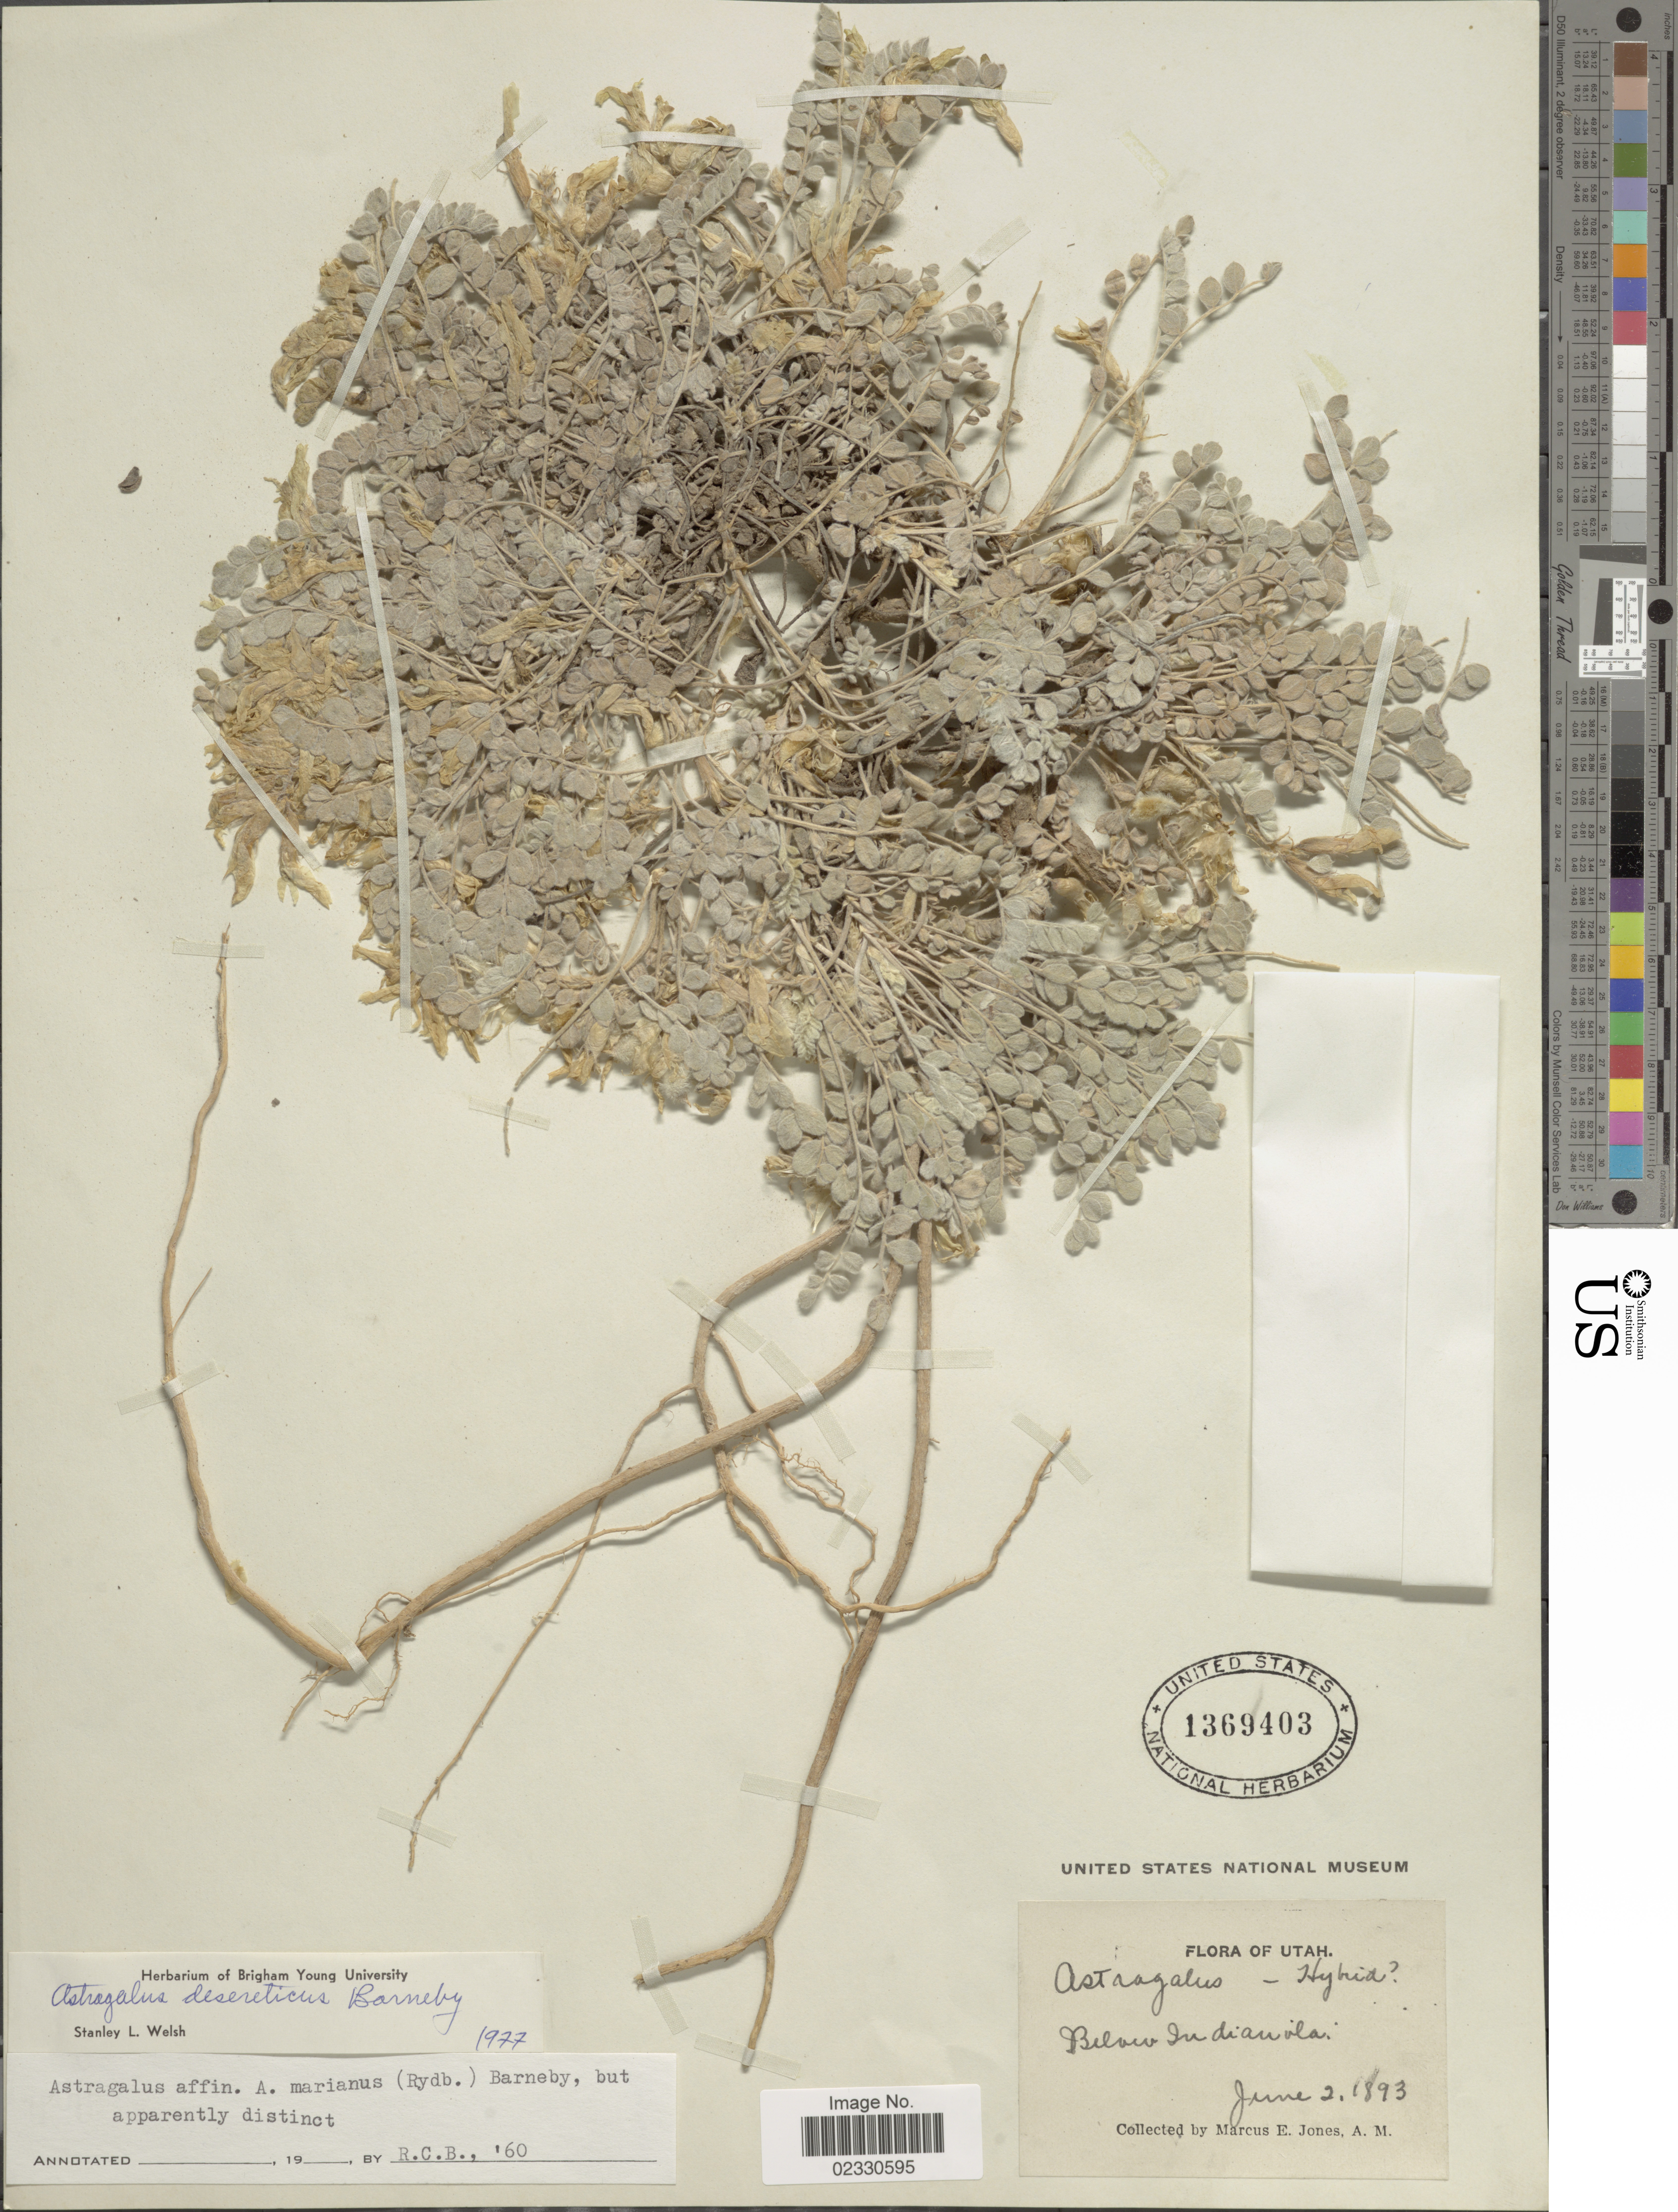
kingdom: Plantae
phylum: Tracheophyta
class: Magnoliopsida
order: Fabales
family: Fabaceae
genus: Astragalus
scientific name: Astragalus desereticus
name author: Barneby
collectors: M. E. Jones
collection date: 1893-06-02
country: United States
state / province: Utah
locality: Below Indianola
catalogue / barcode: US 1369403